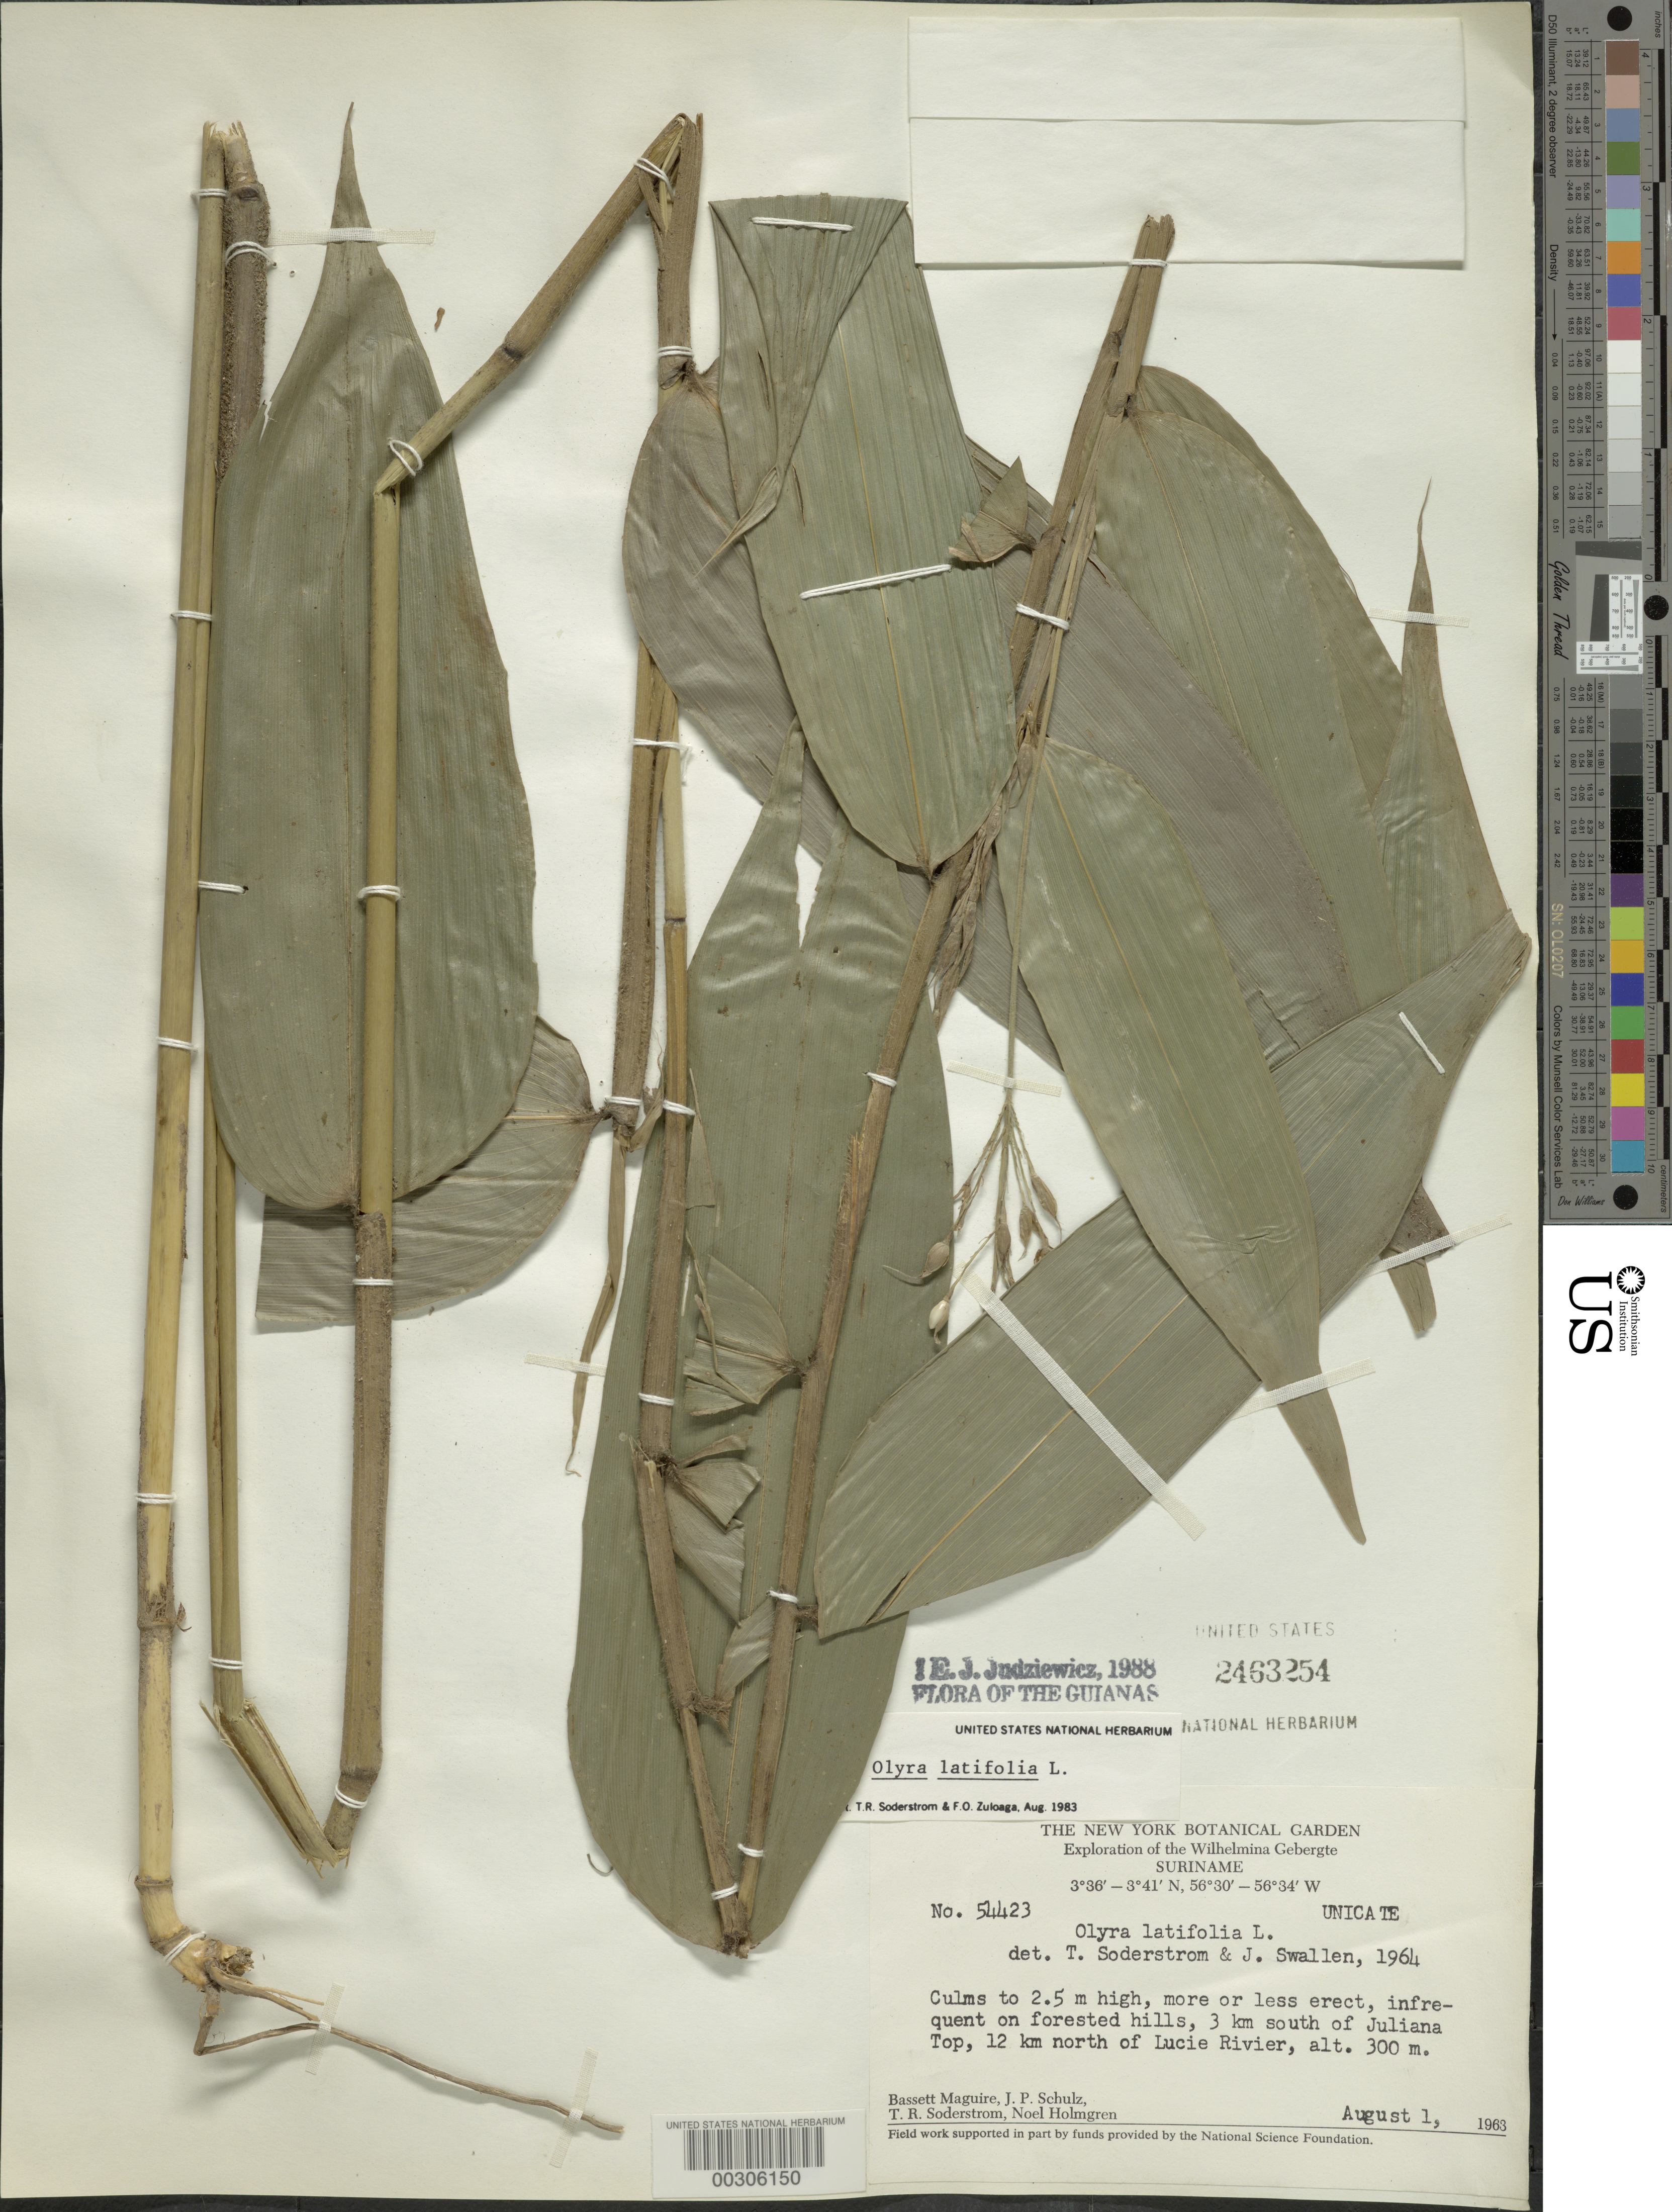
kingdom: Plantae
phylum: Tracheophyta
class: Liliopsida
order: Poales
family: Poaceae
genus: Olyra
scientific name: Olyra latifolia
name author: L.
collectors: B. Maguire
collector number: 54423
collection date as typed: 01 Aug 1963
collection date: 1963-08-01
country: Suriname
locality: Lucie river, juliana top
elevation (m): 300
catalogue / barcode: US 2463254